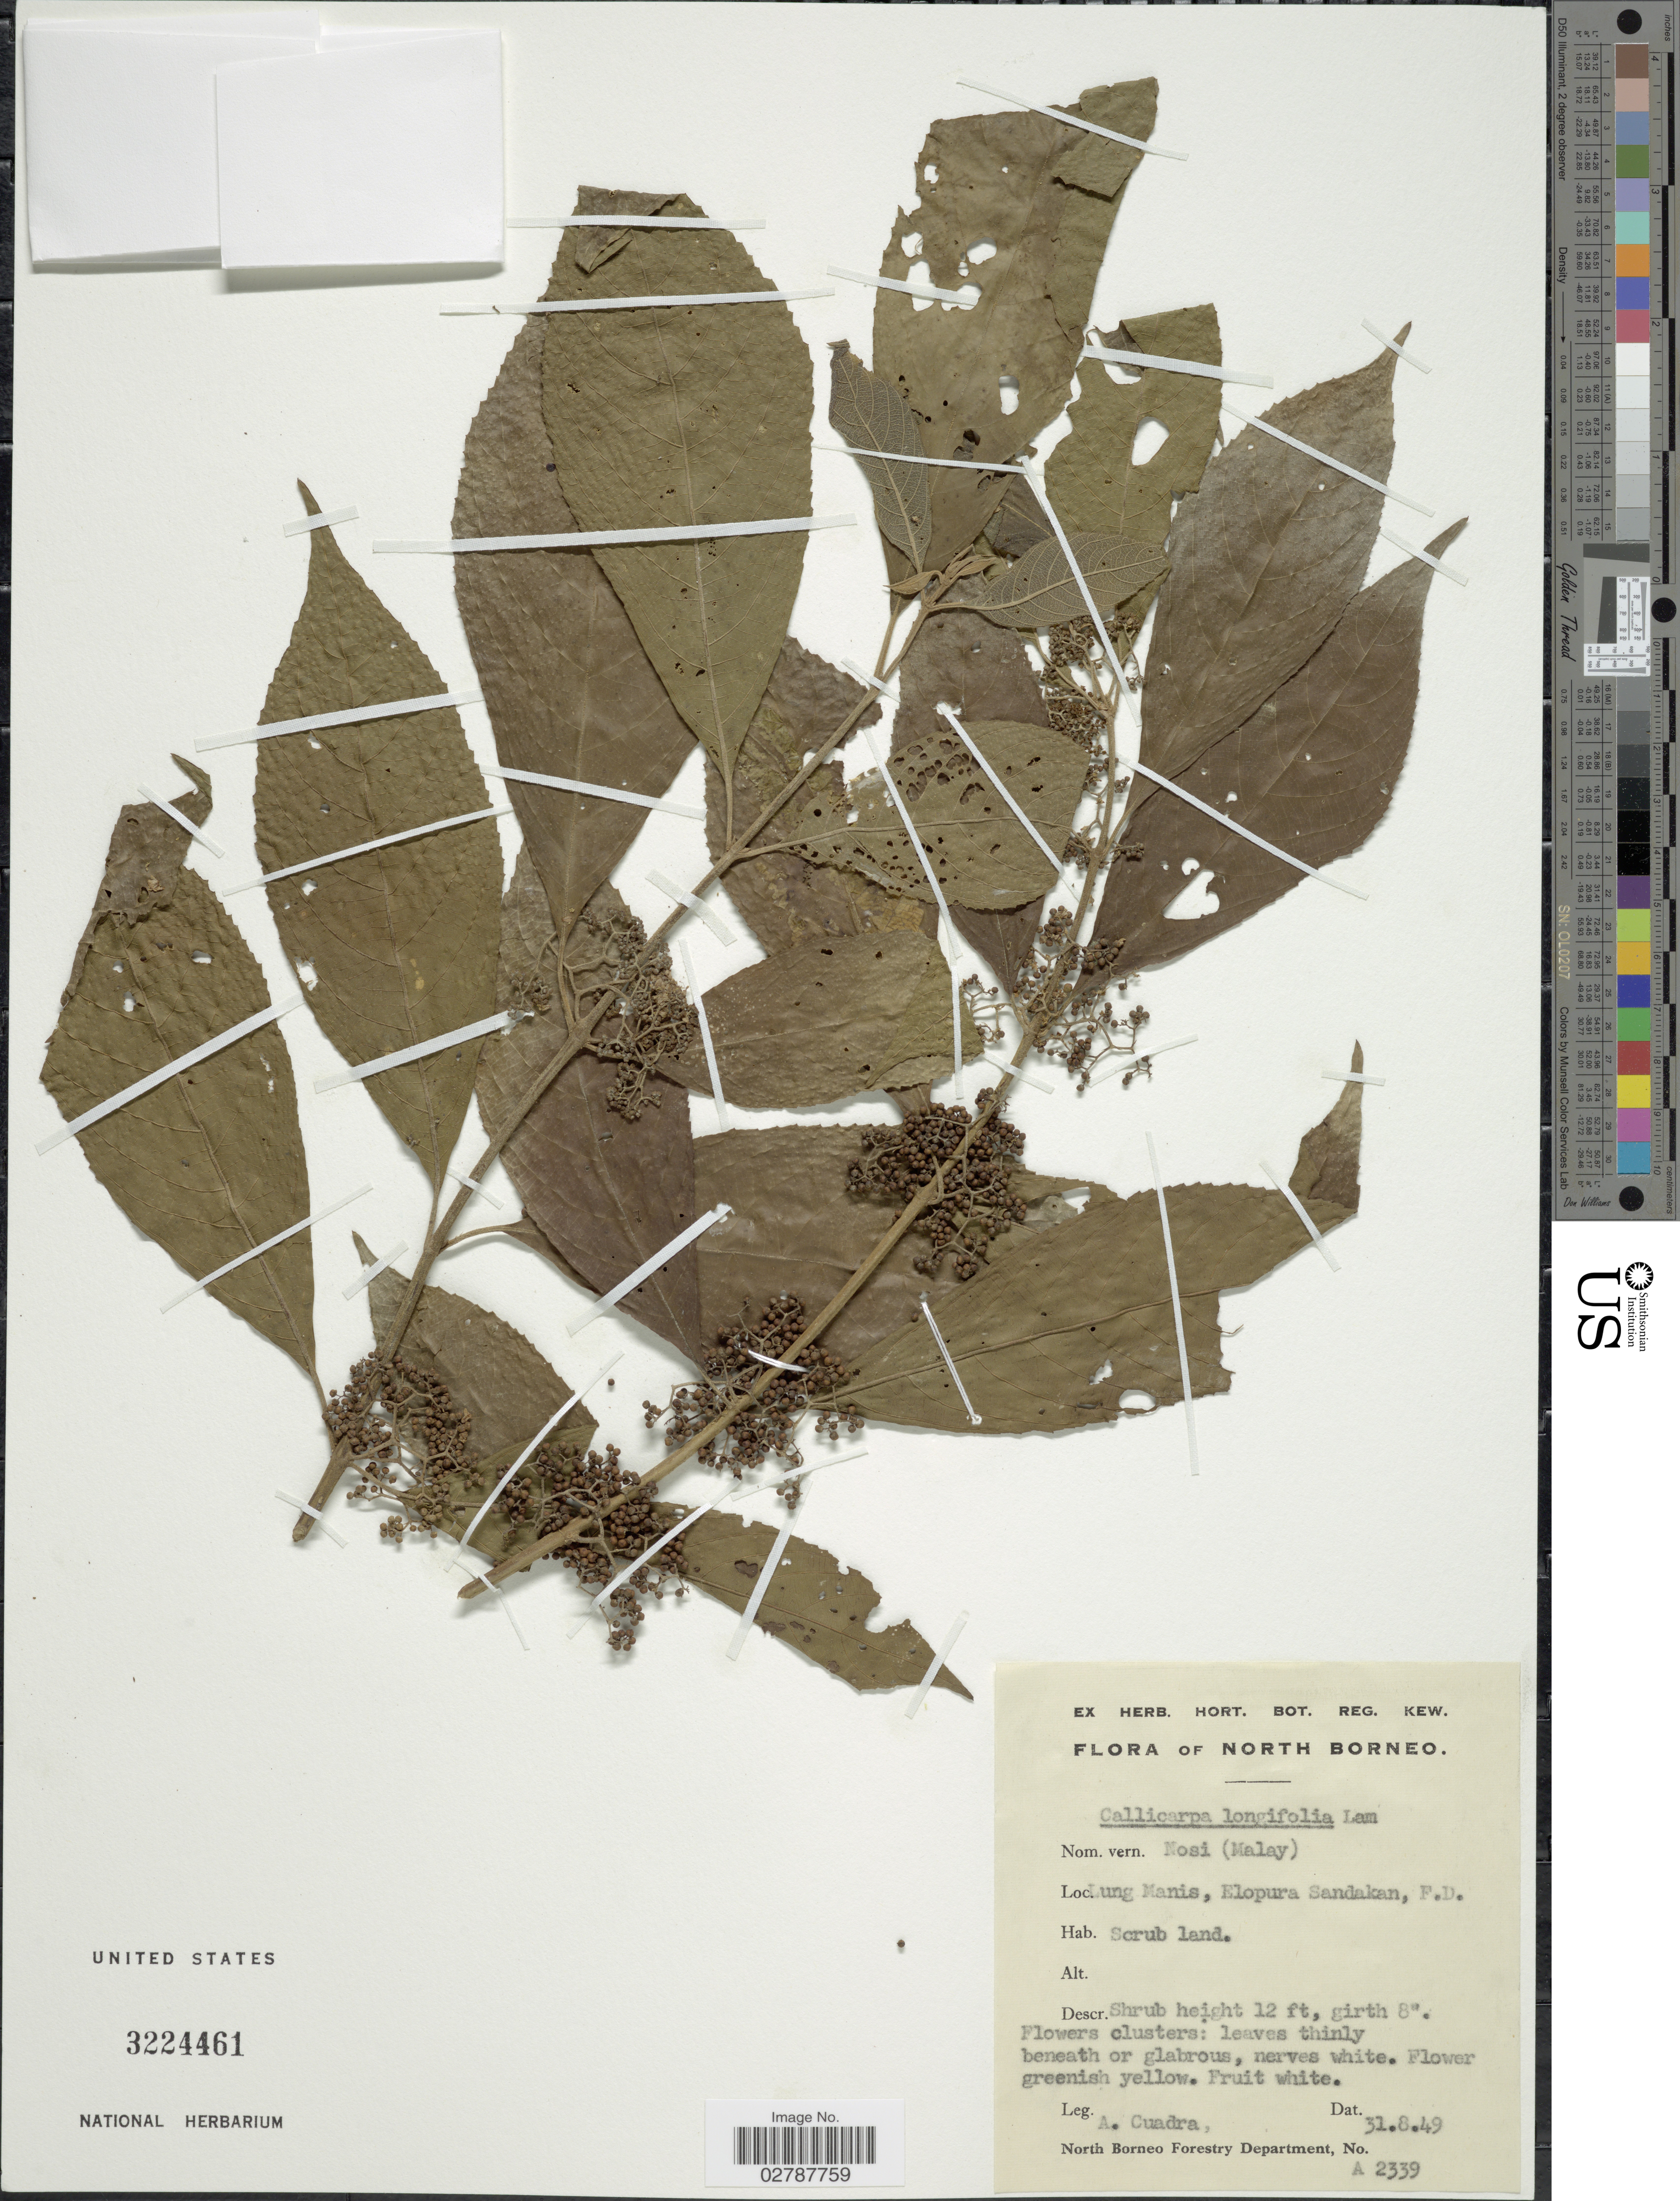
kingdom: Plantae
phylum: Tracheophyta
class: Magnoliopsida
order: Lamiales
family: Lamiaceae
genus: Callicarpa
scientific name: Callicarpa longifolia f. floccosa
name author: Schauer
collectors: A. Cuadra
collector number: A2339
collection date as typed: Transcribed d/m/y: 31/8/49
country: Malaysia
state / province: Sabah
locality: North Borneo. Lung Manis, Elopura Sandakan, F.D.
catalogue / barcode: US 3224461